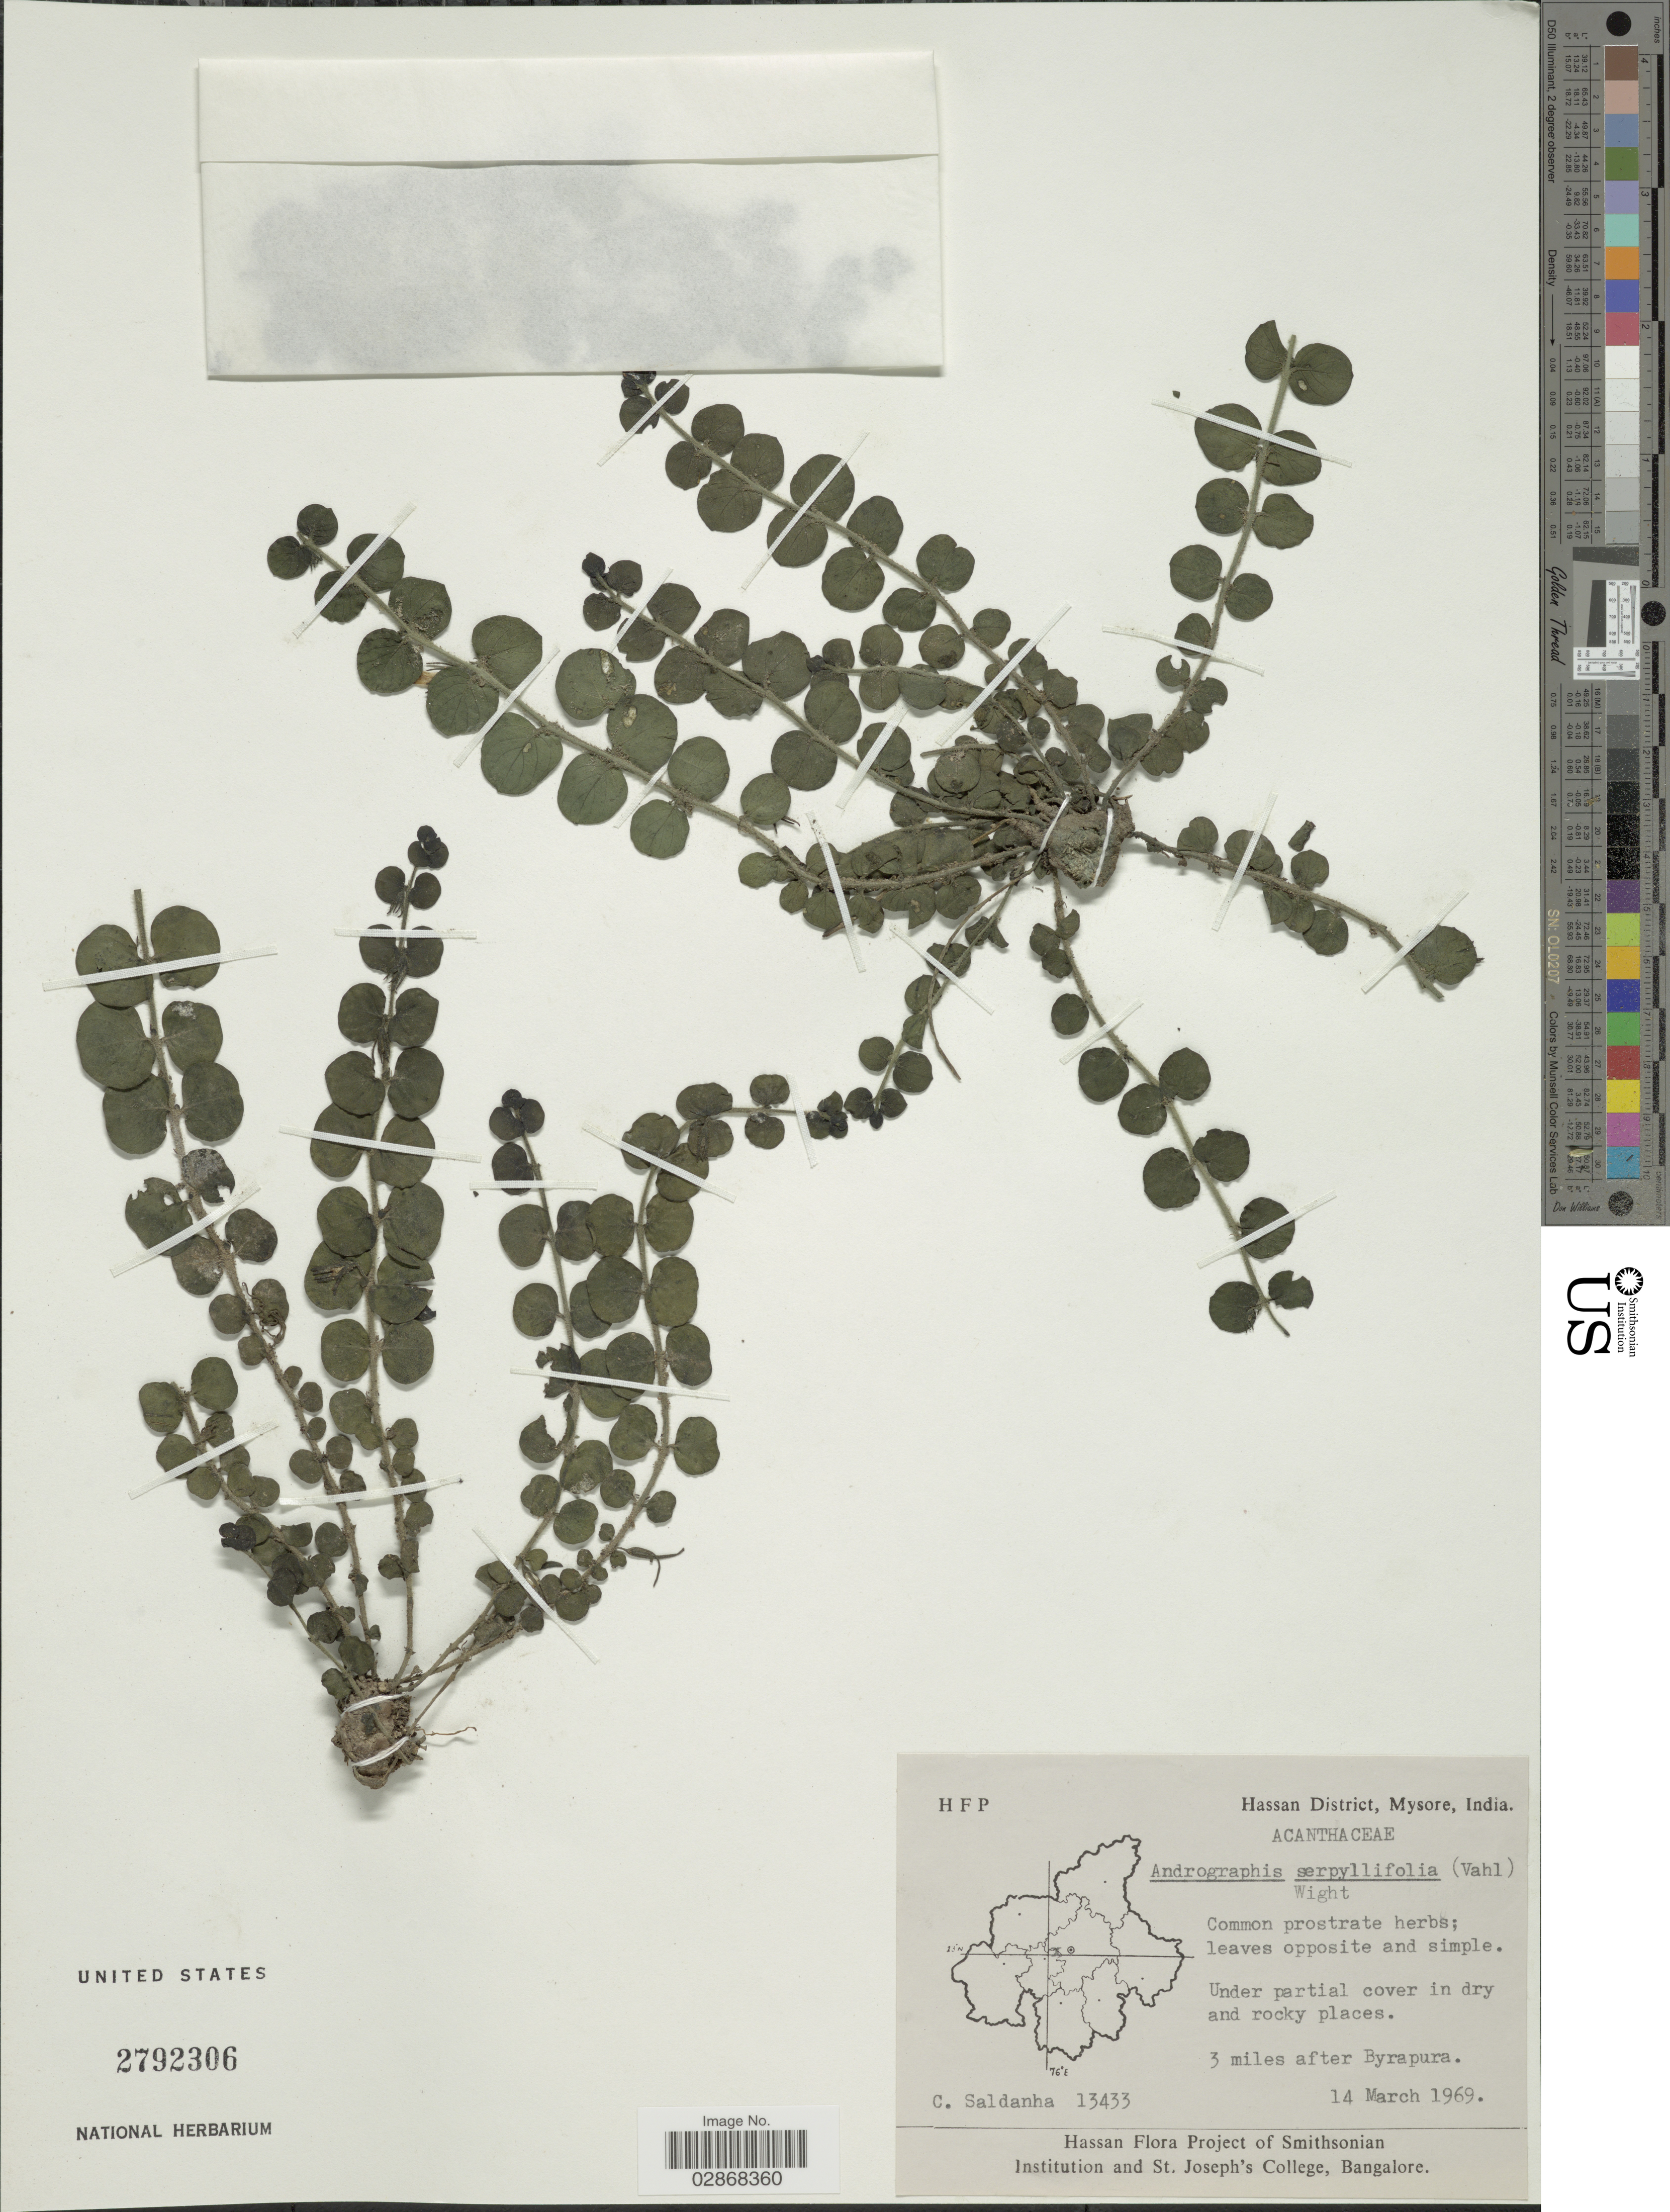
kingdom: Plantae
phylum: Tracheophyta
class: Magnoliopsida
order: Lamiales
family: Acanthaceae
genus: Andrographis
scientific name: Andrographis serpyllifolia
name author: (Vahl) Wight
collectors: C. Saldanha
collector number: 13433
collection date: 1969-03-14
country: India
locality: Hassan District, Mysore. 3 miles after Byrapura.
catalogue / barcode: US 2792306